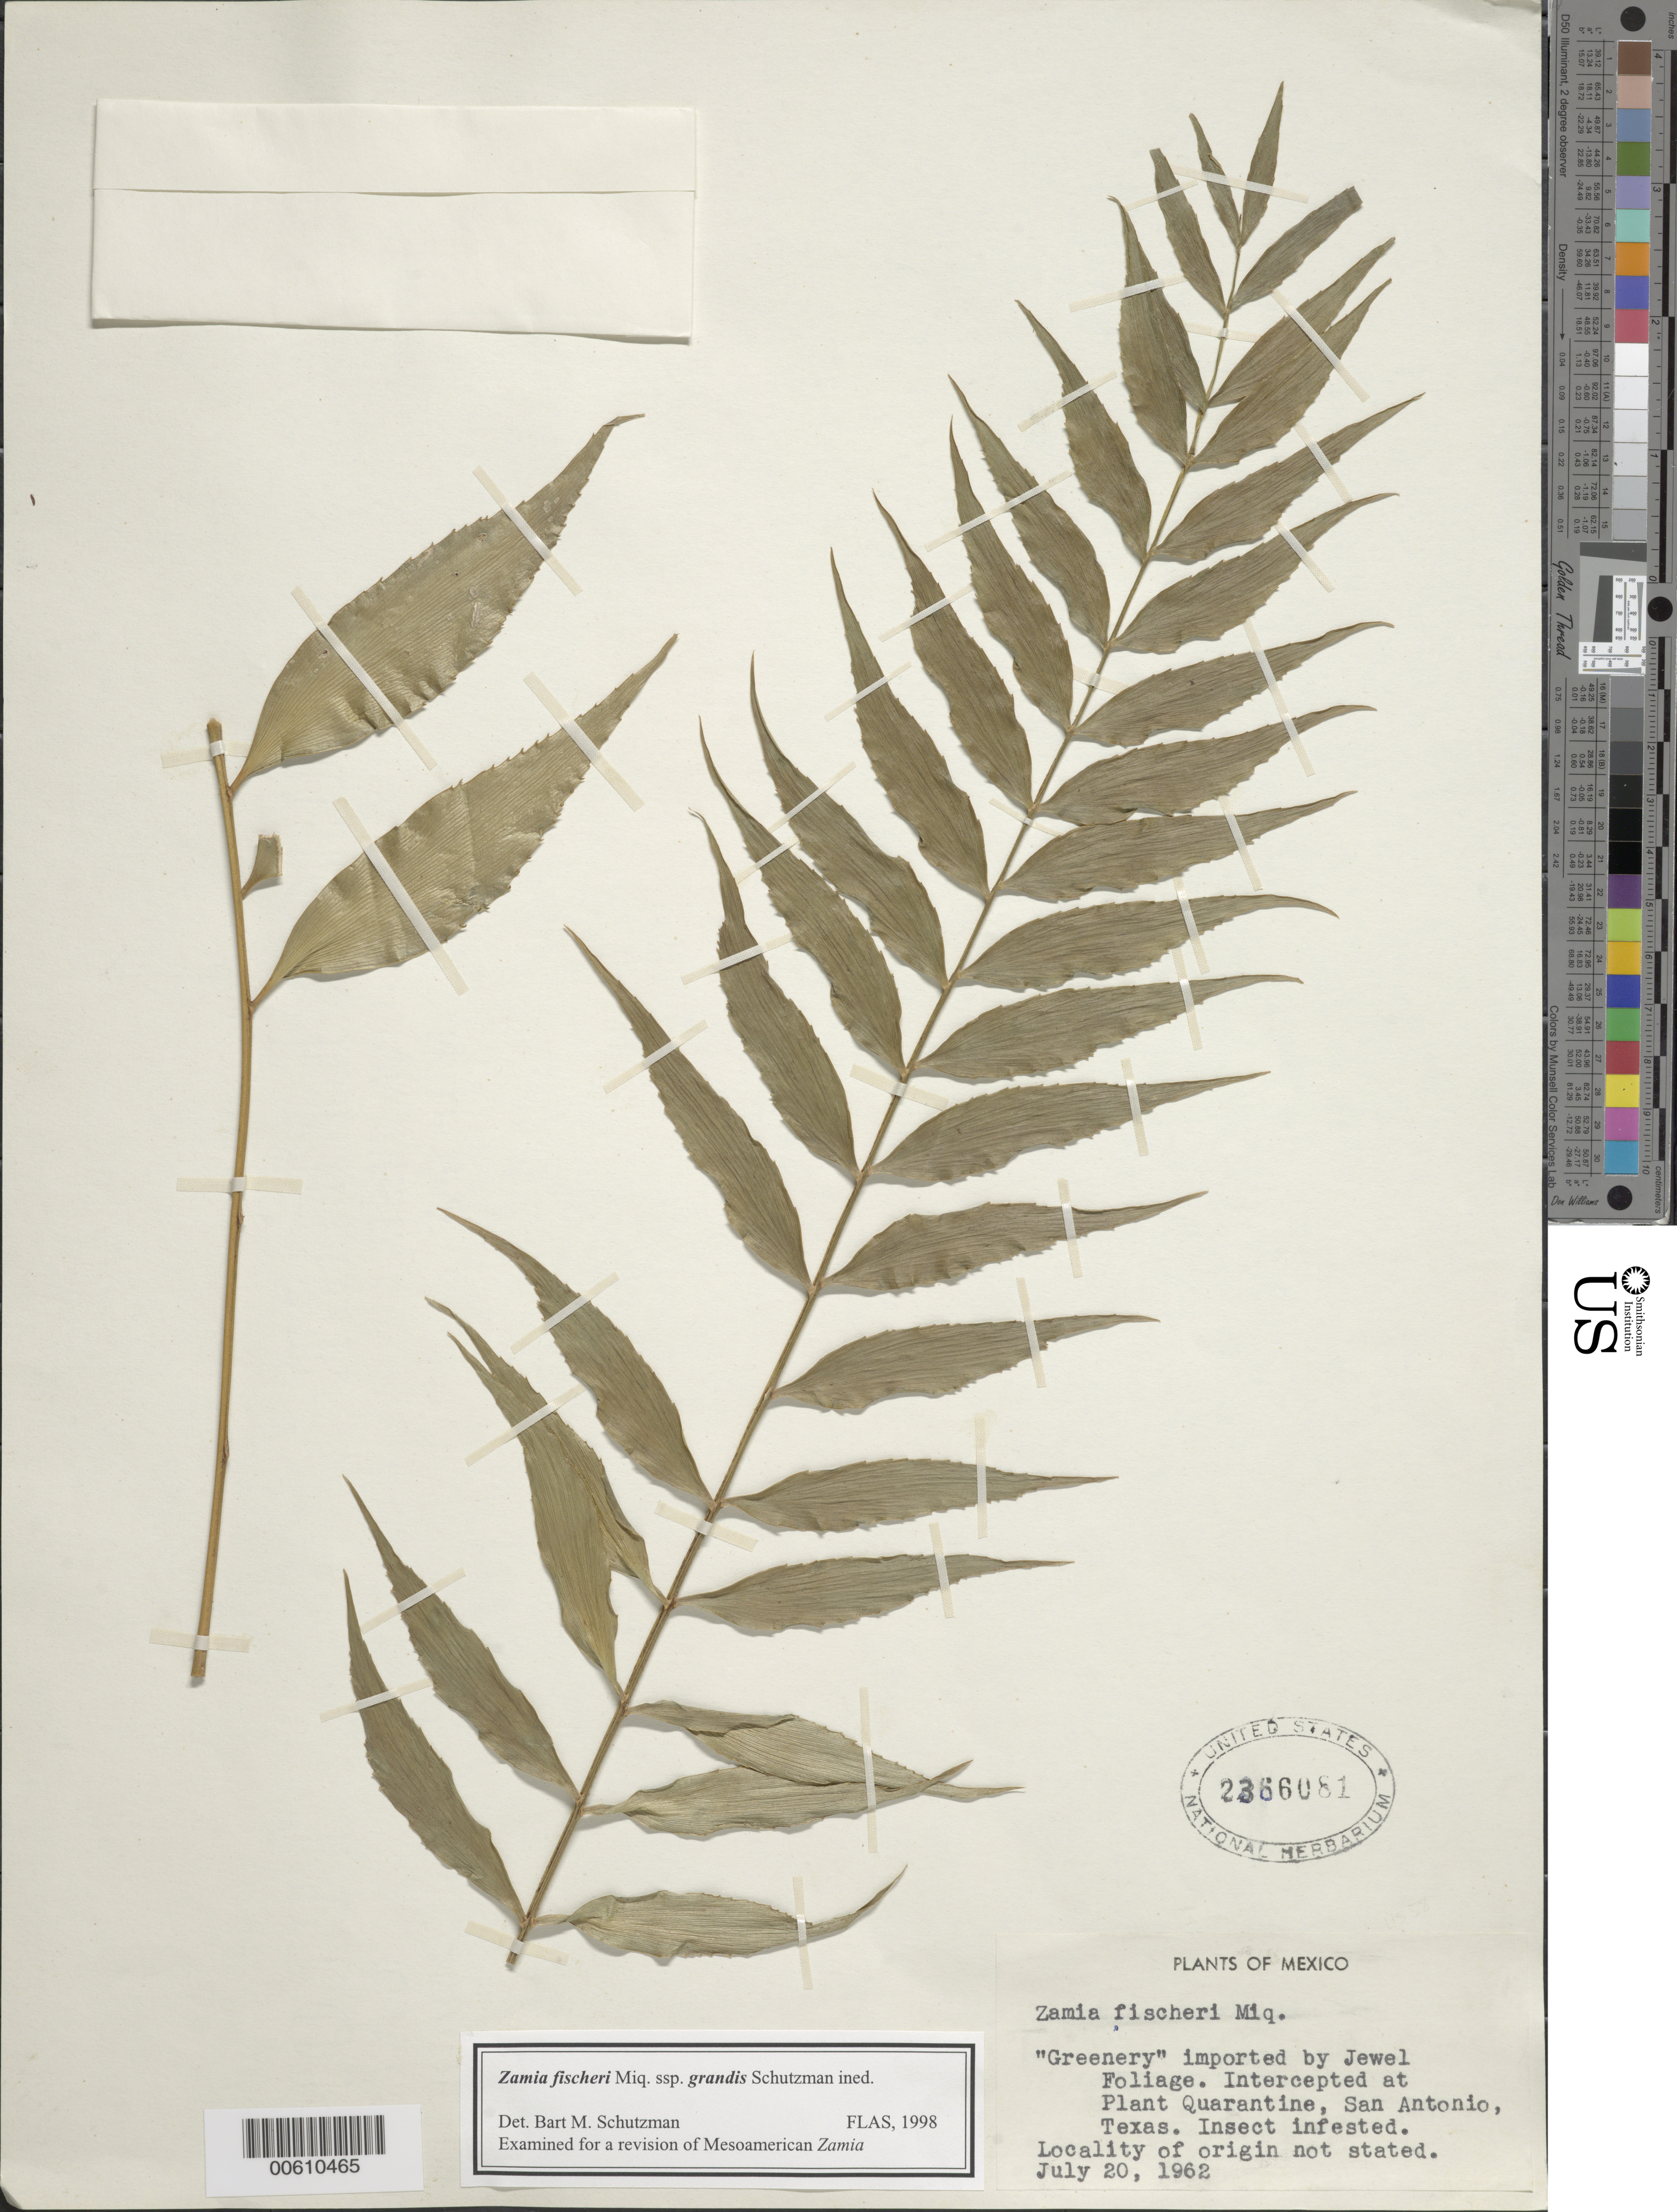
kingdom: Plantae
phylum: Tracheophyta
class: Cycadopsida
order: Cycadales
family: Zamiaceae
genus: Zamia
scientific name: Zamia fischeri subsp. grandis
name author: Schutz.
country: Mexico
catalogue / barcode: US 2366081